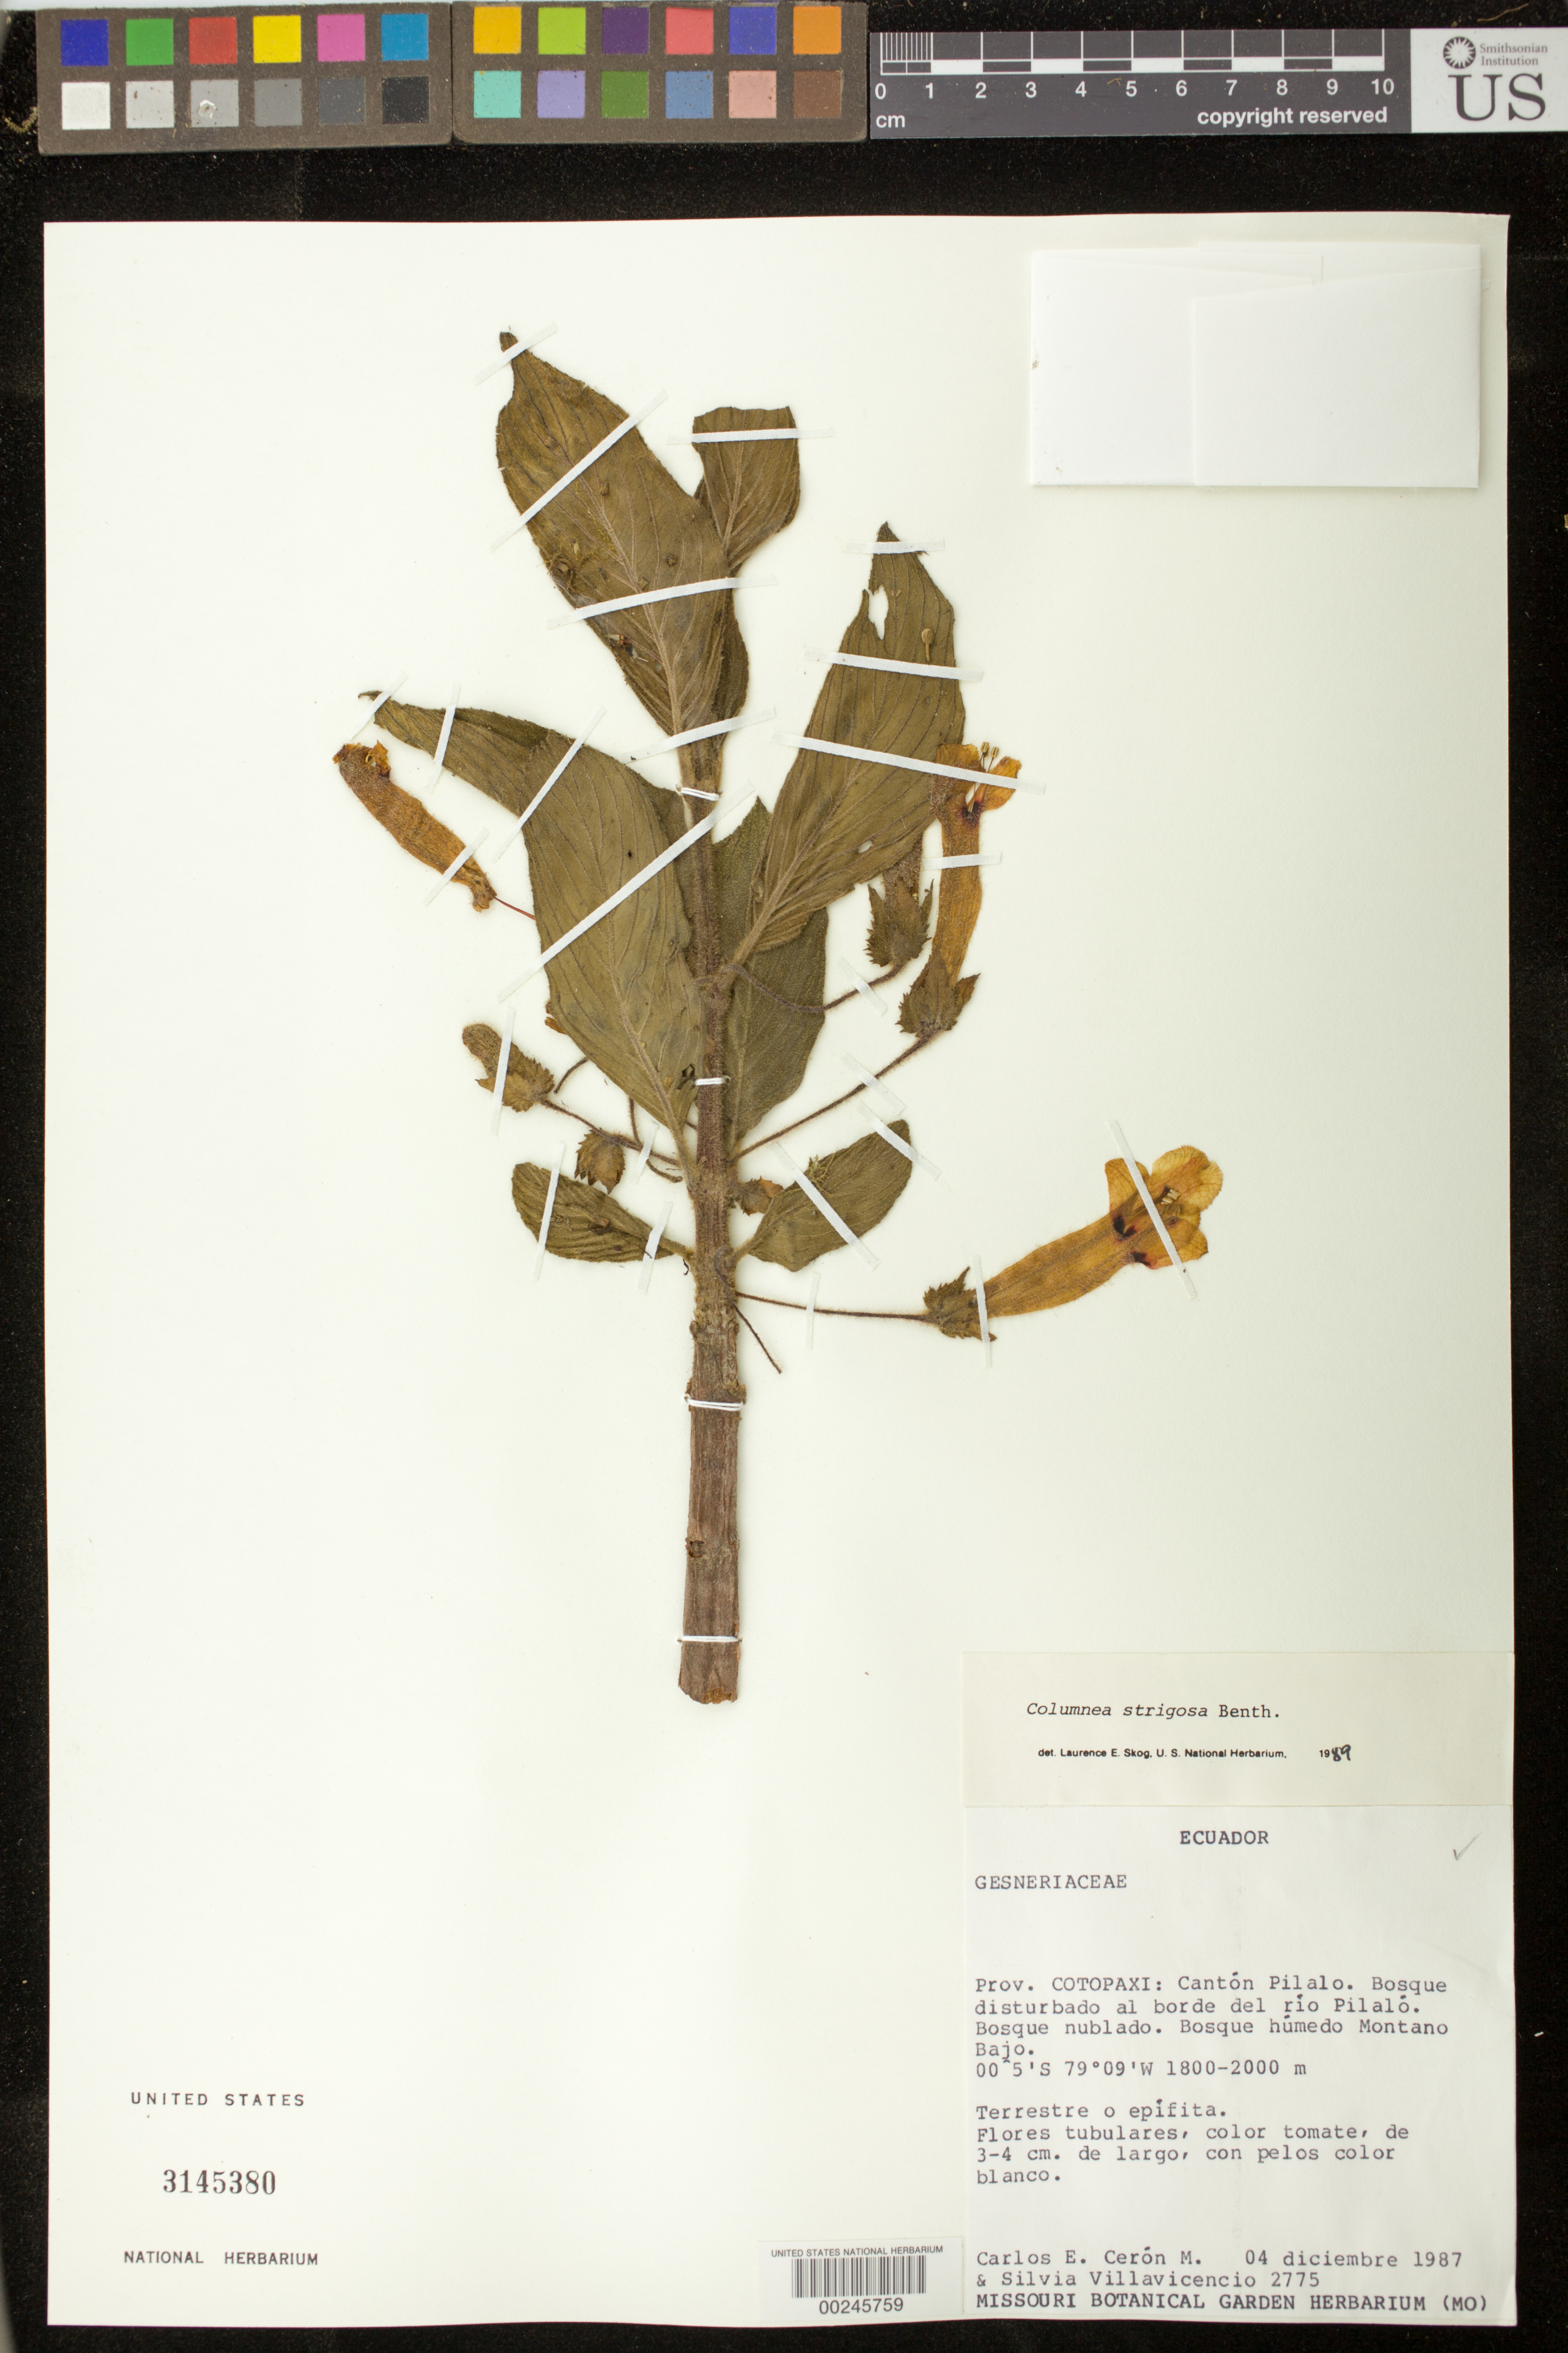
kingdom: Plantae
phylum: Tracheophyta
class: Magnoliopsida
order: Lamiales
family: Gesneriaceae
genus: Columnea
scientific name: Columnea strigosa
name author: Benth.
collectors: C. E. Cerón M. & S. Villavicencio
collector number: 2775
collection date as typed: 04 Dec 1987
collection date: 1987-12-04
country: Ecuador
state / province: Cotopaxi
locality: Canton Pilalo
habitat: Disturbed forest bordering rio pilalo, cloud forest, short humid montane forest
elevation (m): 1800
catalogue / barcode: US 3145380